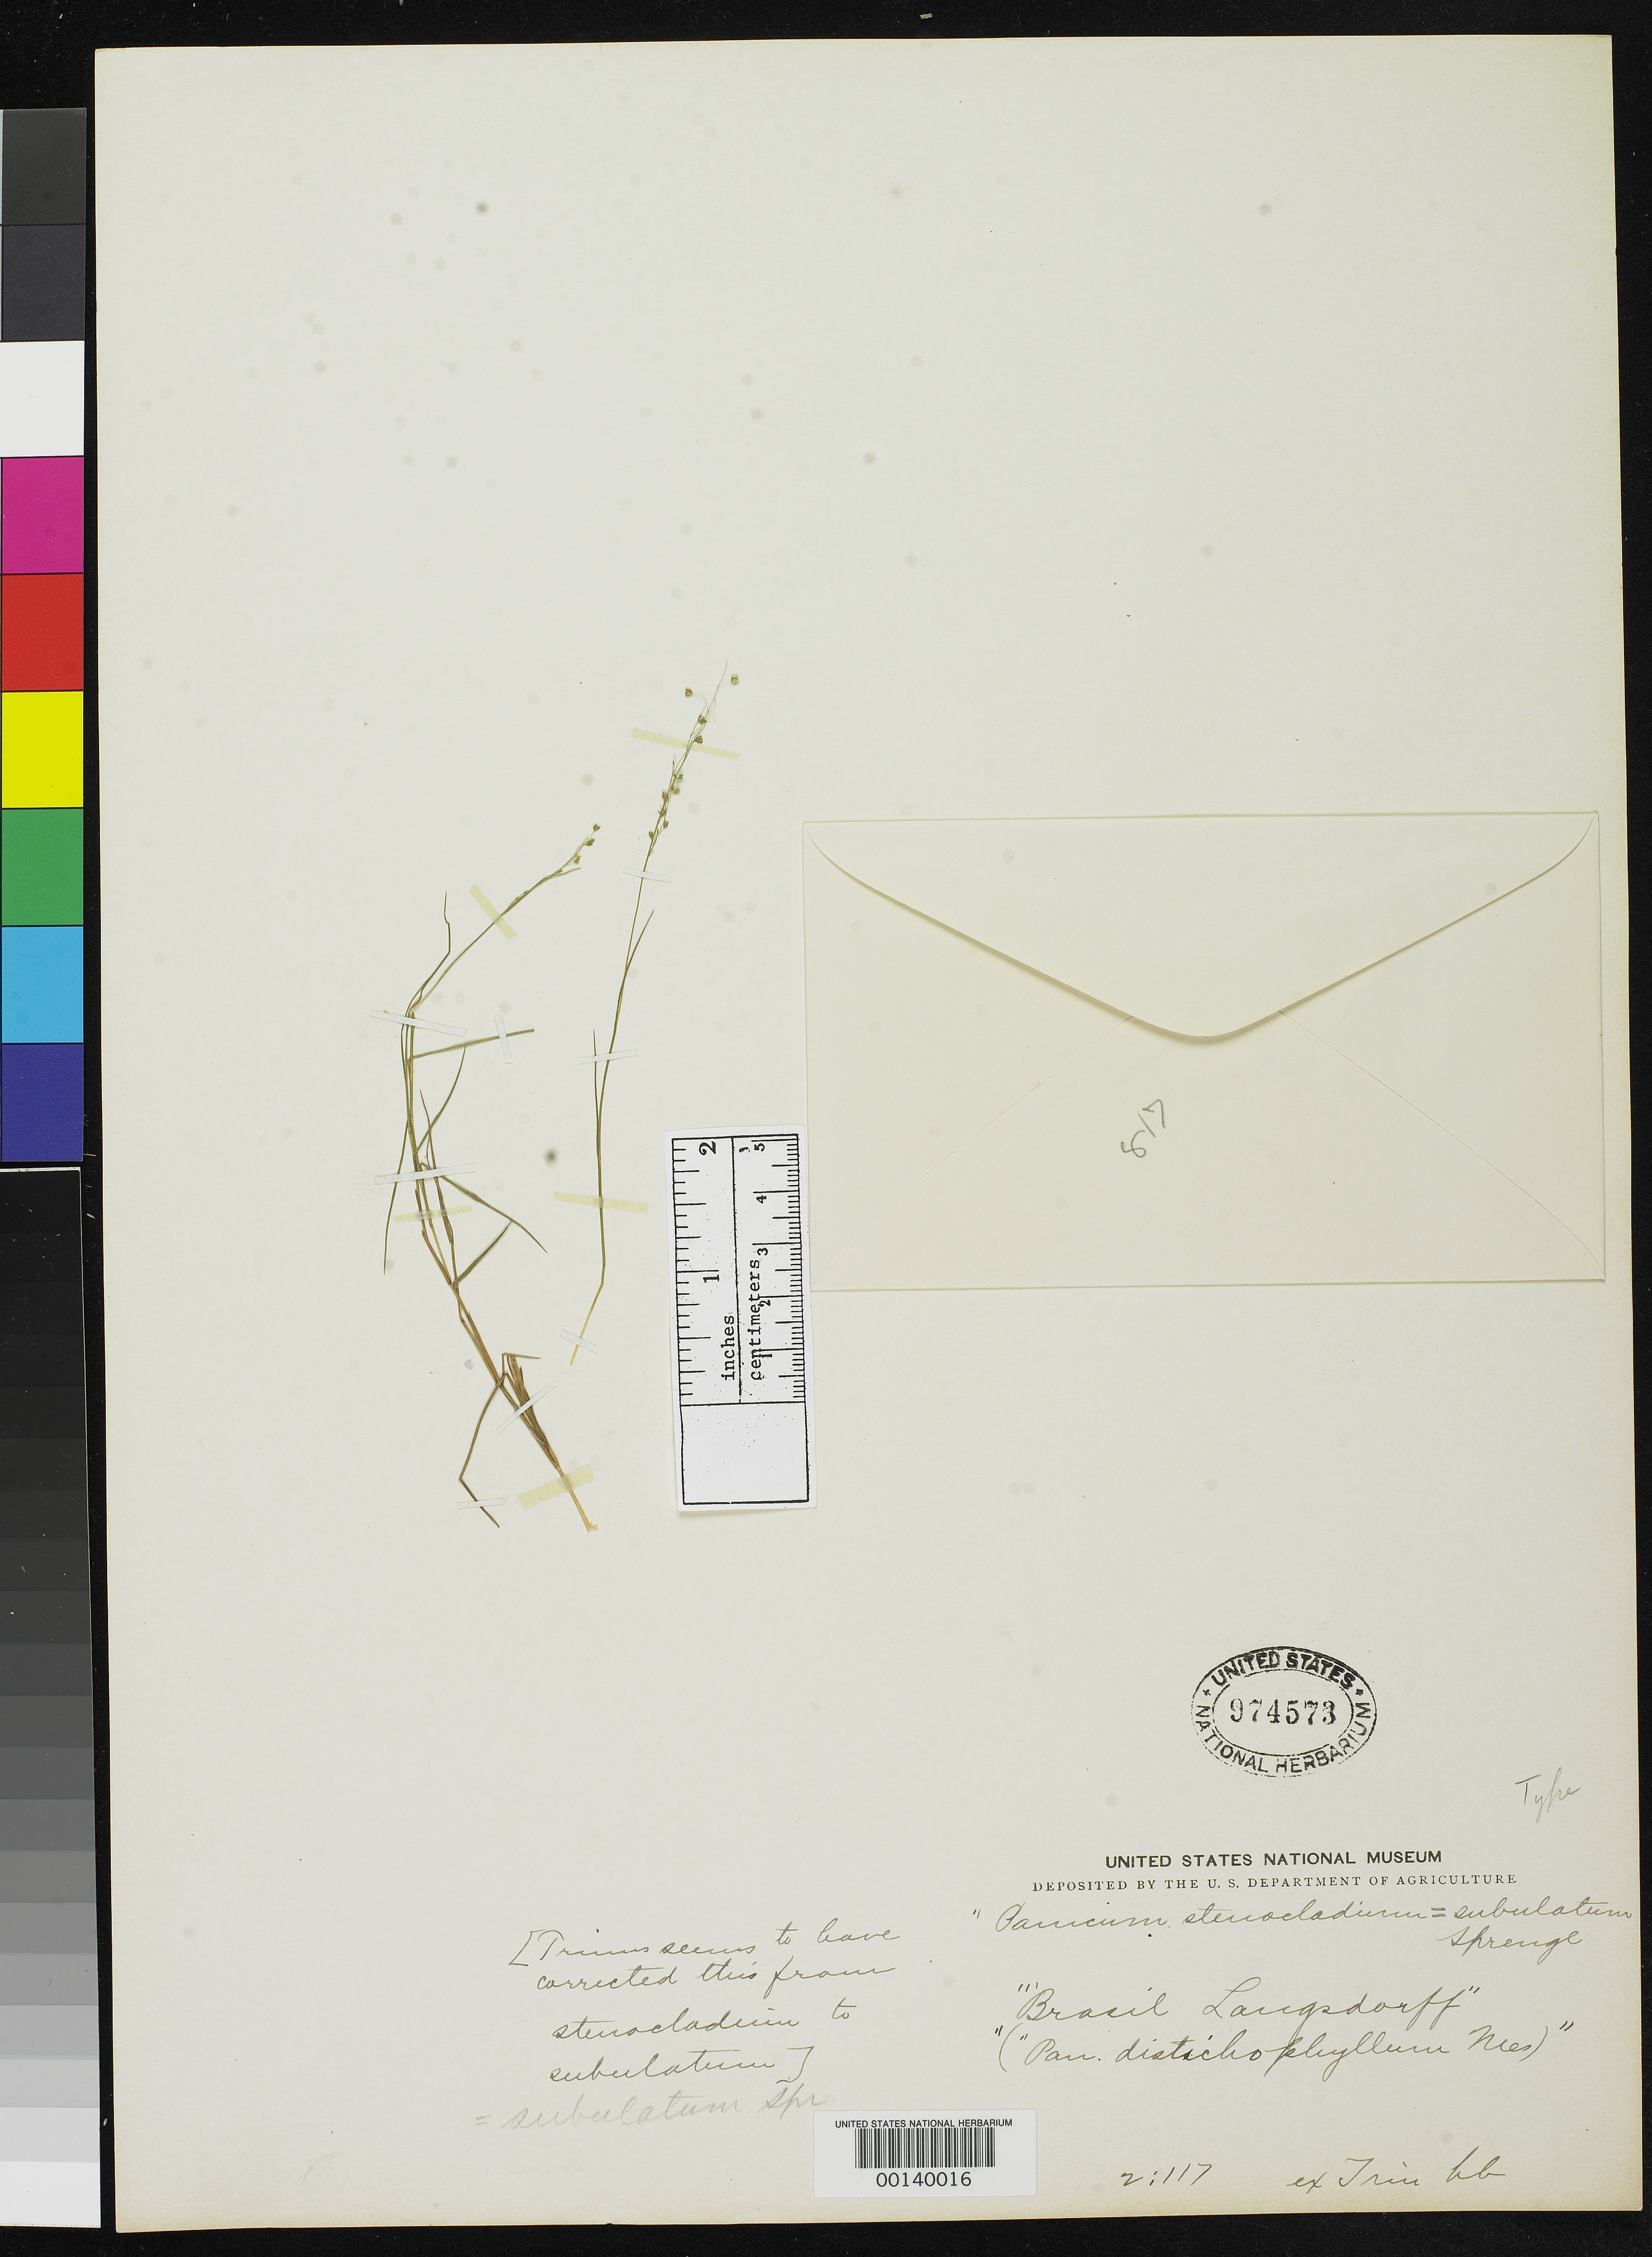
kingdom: Plantae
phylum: Tracheophyta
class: Liliopsida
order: Poales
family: Poaceae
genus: Panicum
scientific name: Panicum stenocladium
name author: Trin.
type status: Type Fragment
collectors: G. H. von Langsdorff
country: Brazil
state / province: Minas Gerais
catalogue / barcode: US 974573